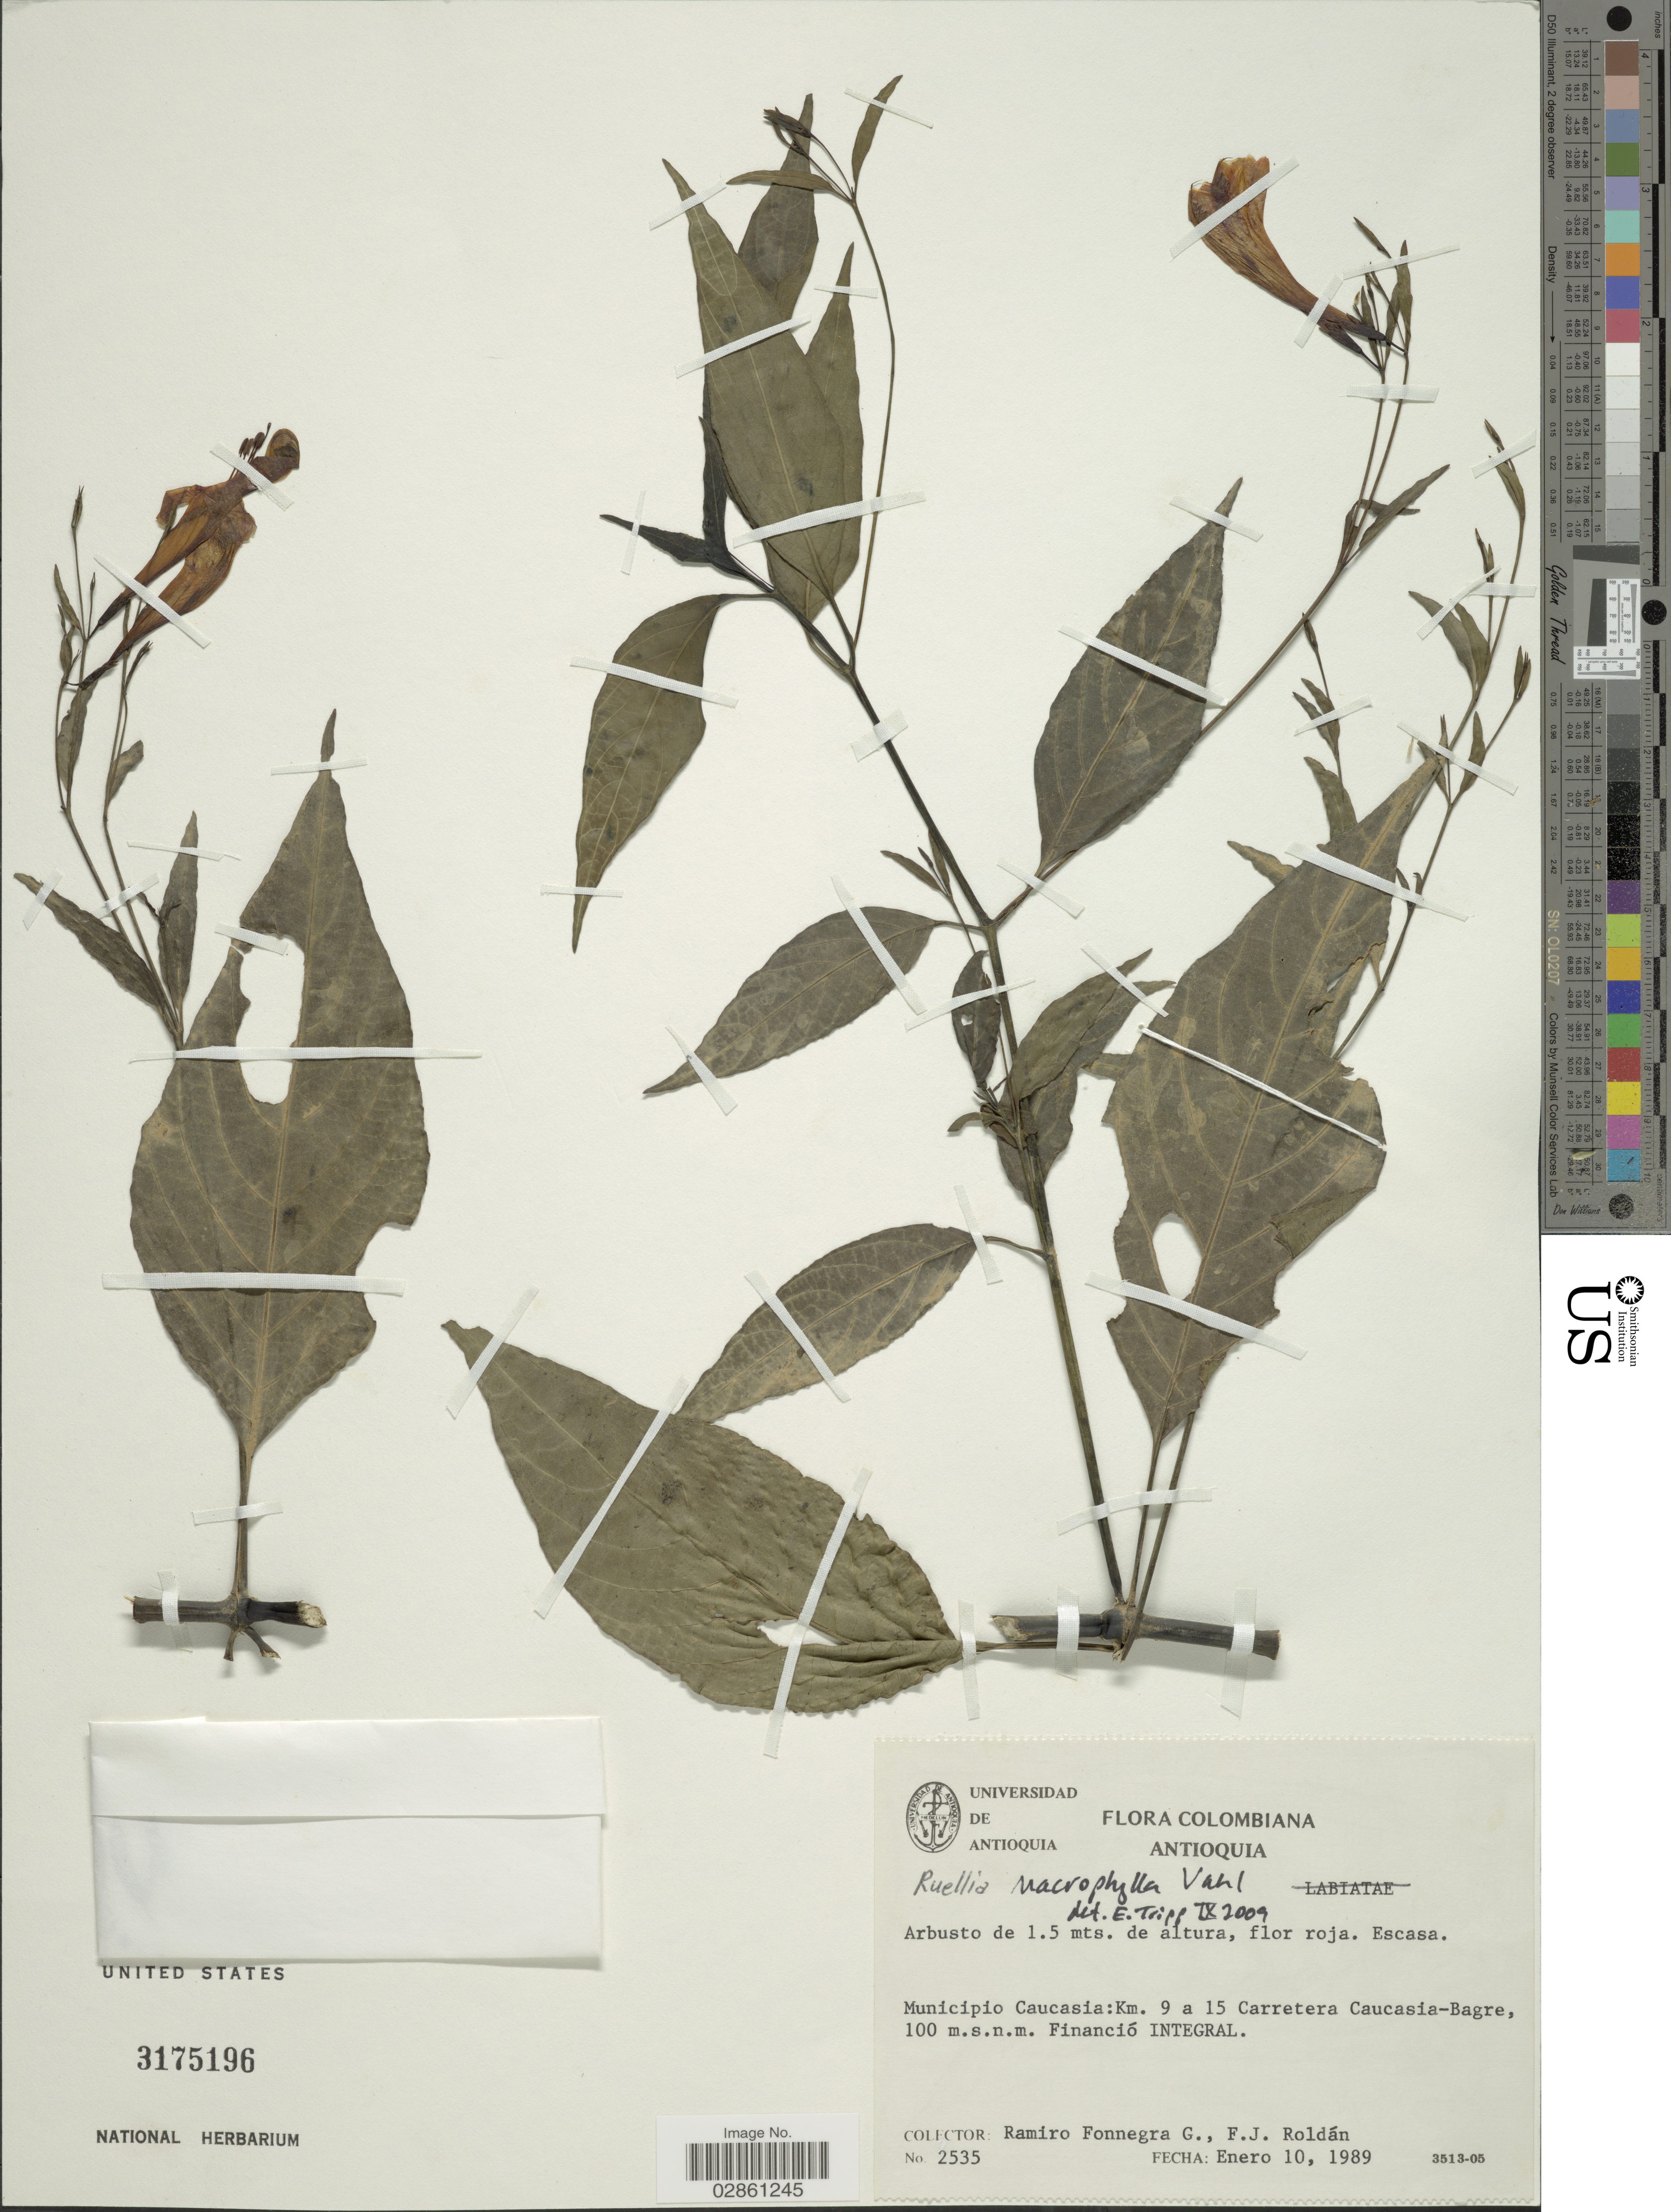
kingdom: Plantae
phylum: Tracheophyta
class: Magnoliopsida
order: Lamiales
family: Acanthaceae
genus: Ruellia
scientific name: Ruellia macrophylla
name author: Vahl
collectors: R. Fonnegra G. & F. J. Roldán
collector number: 2535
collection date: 1989-01-10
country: Colombia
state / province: Antioquia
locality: Municipio Caucasia: Km. 9 a15 Carretera Caucasia-Bagre, Financió Integral.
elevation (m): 100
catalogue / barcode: US 3175196